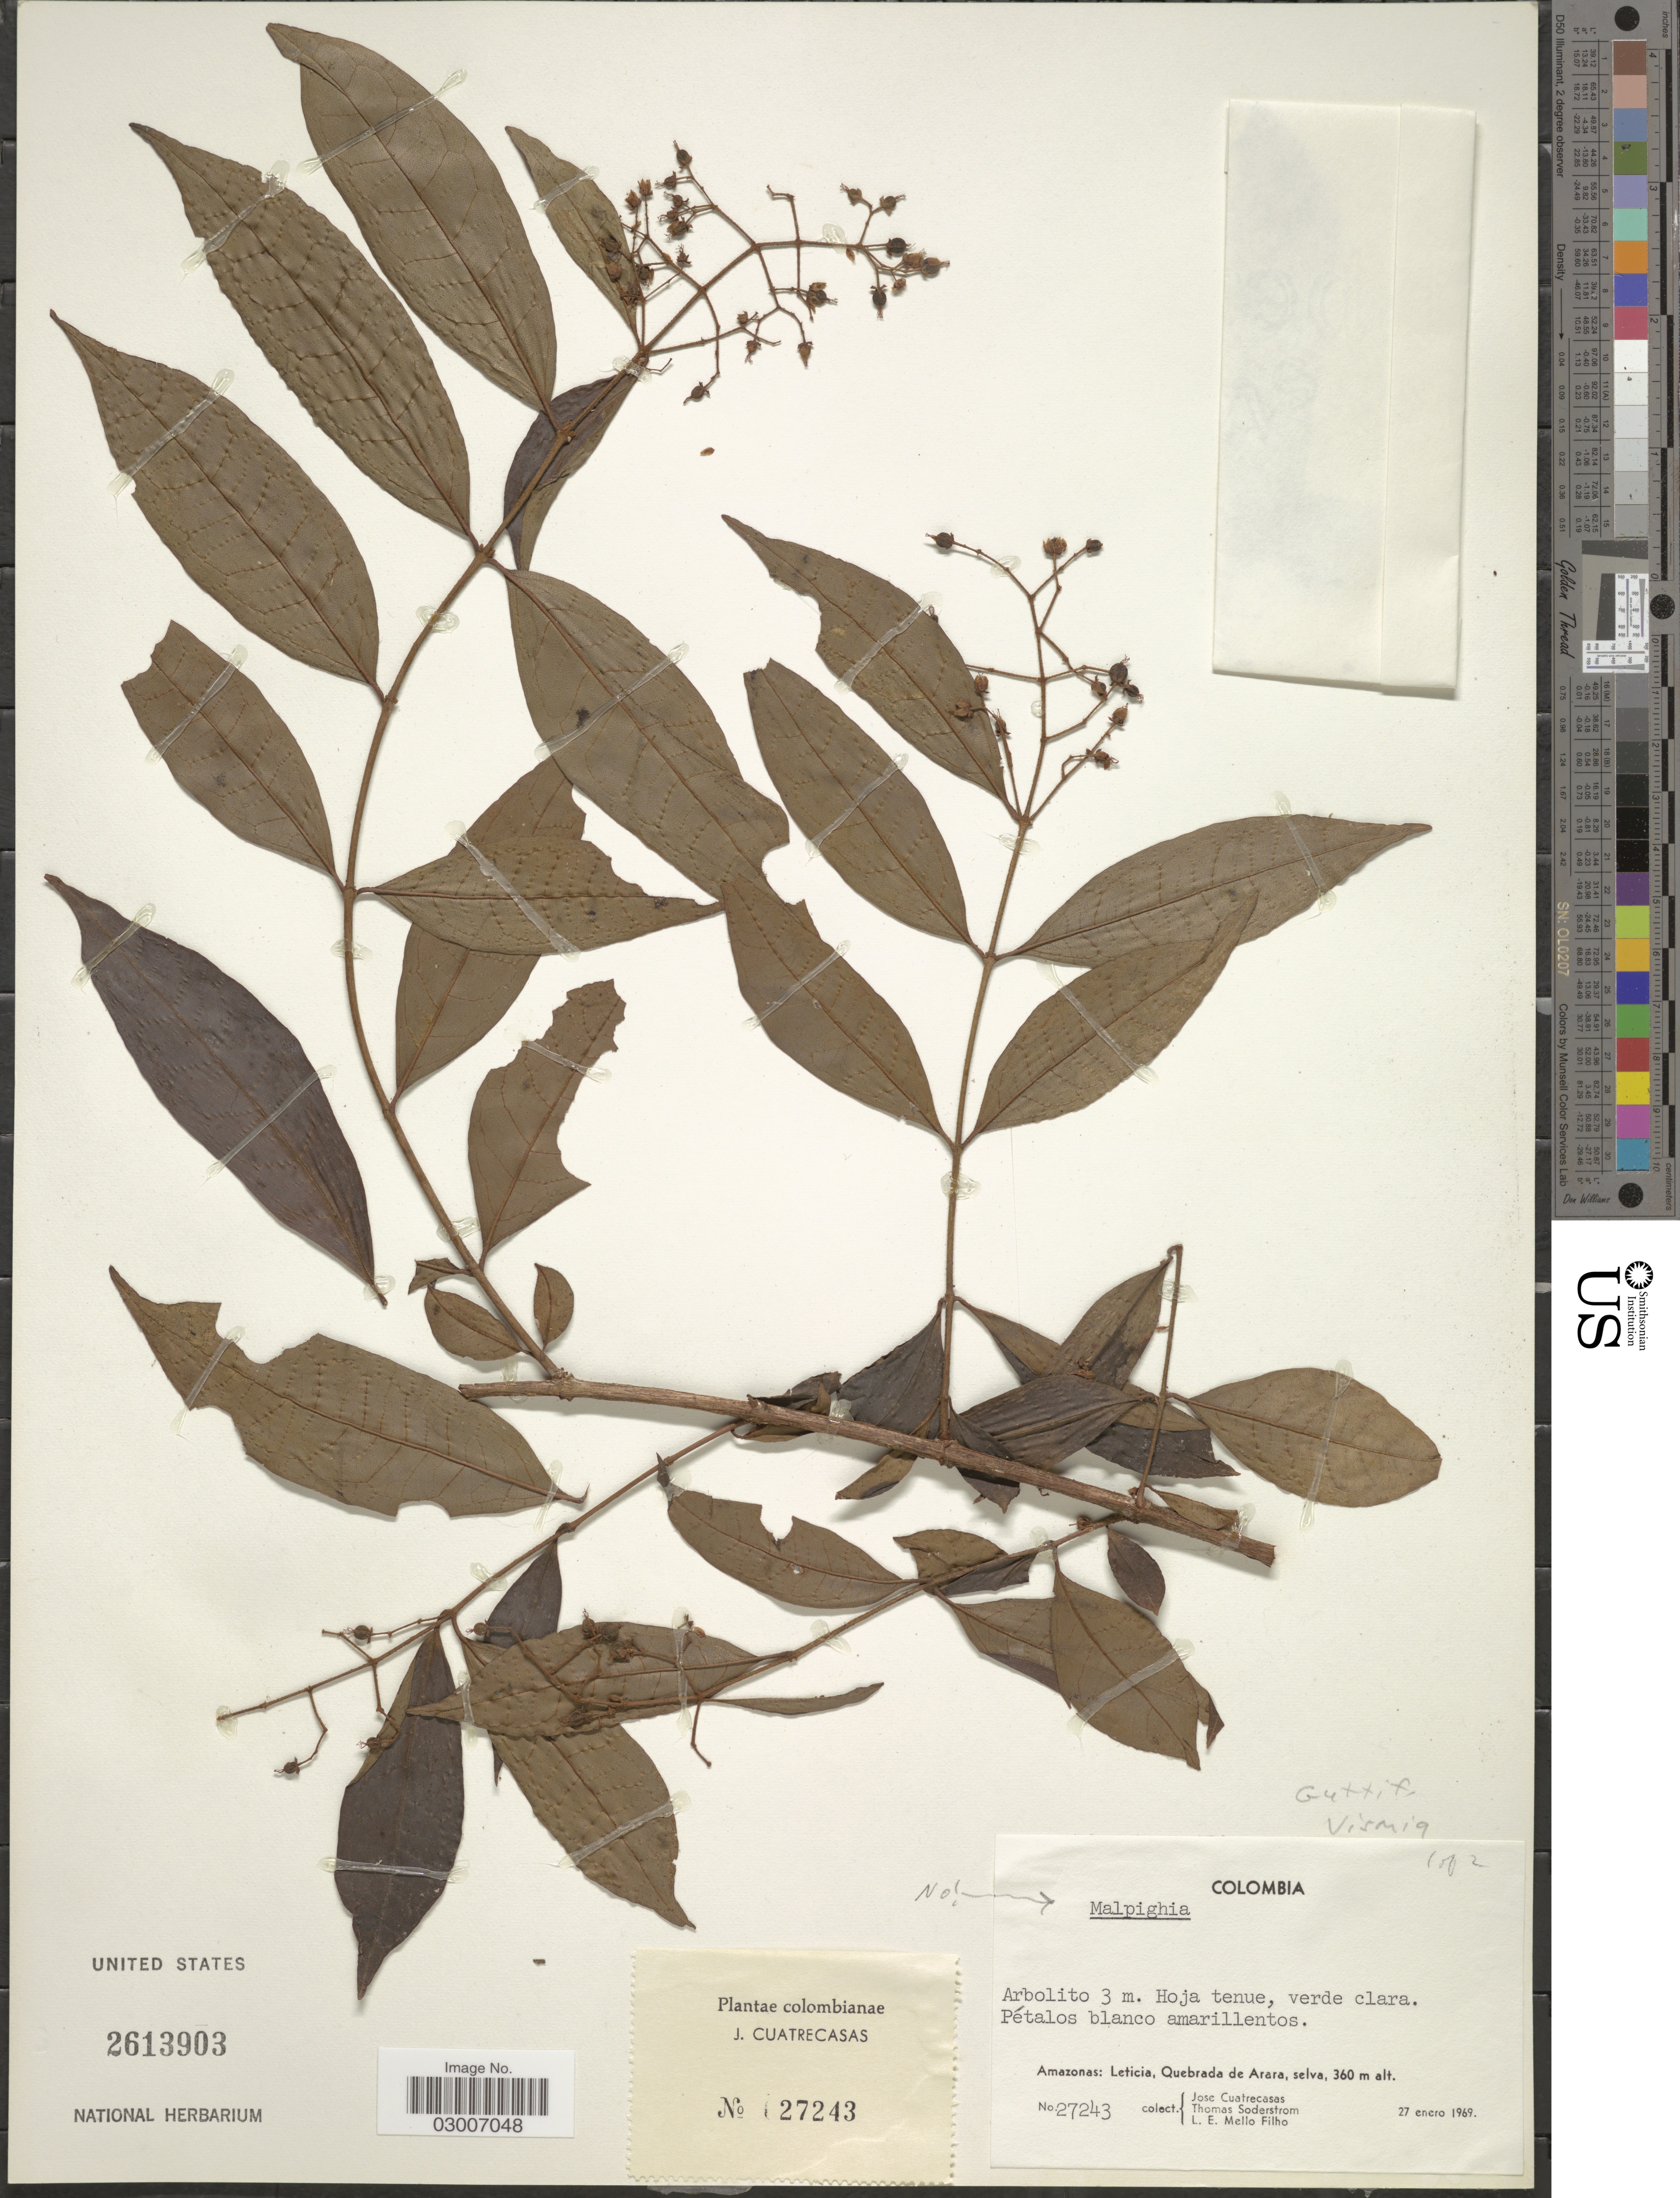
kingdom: Plantae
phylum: Tracheophyta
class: Magnoliopsida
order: Malpighiales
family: Hypericaceae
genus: Vismia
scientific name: Vismia sp.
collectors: J. Cuatrecasas, T. R. Soderstrom & L. Filho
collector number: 27243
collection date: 1969-01-27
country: Colombia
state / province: Amazônas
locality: Leticia, Quebrada de Arara, selva.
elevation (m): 360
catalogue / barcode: US 2613903